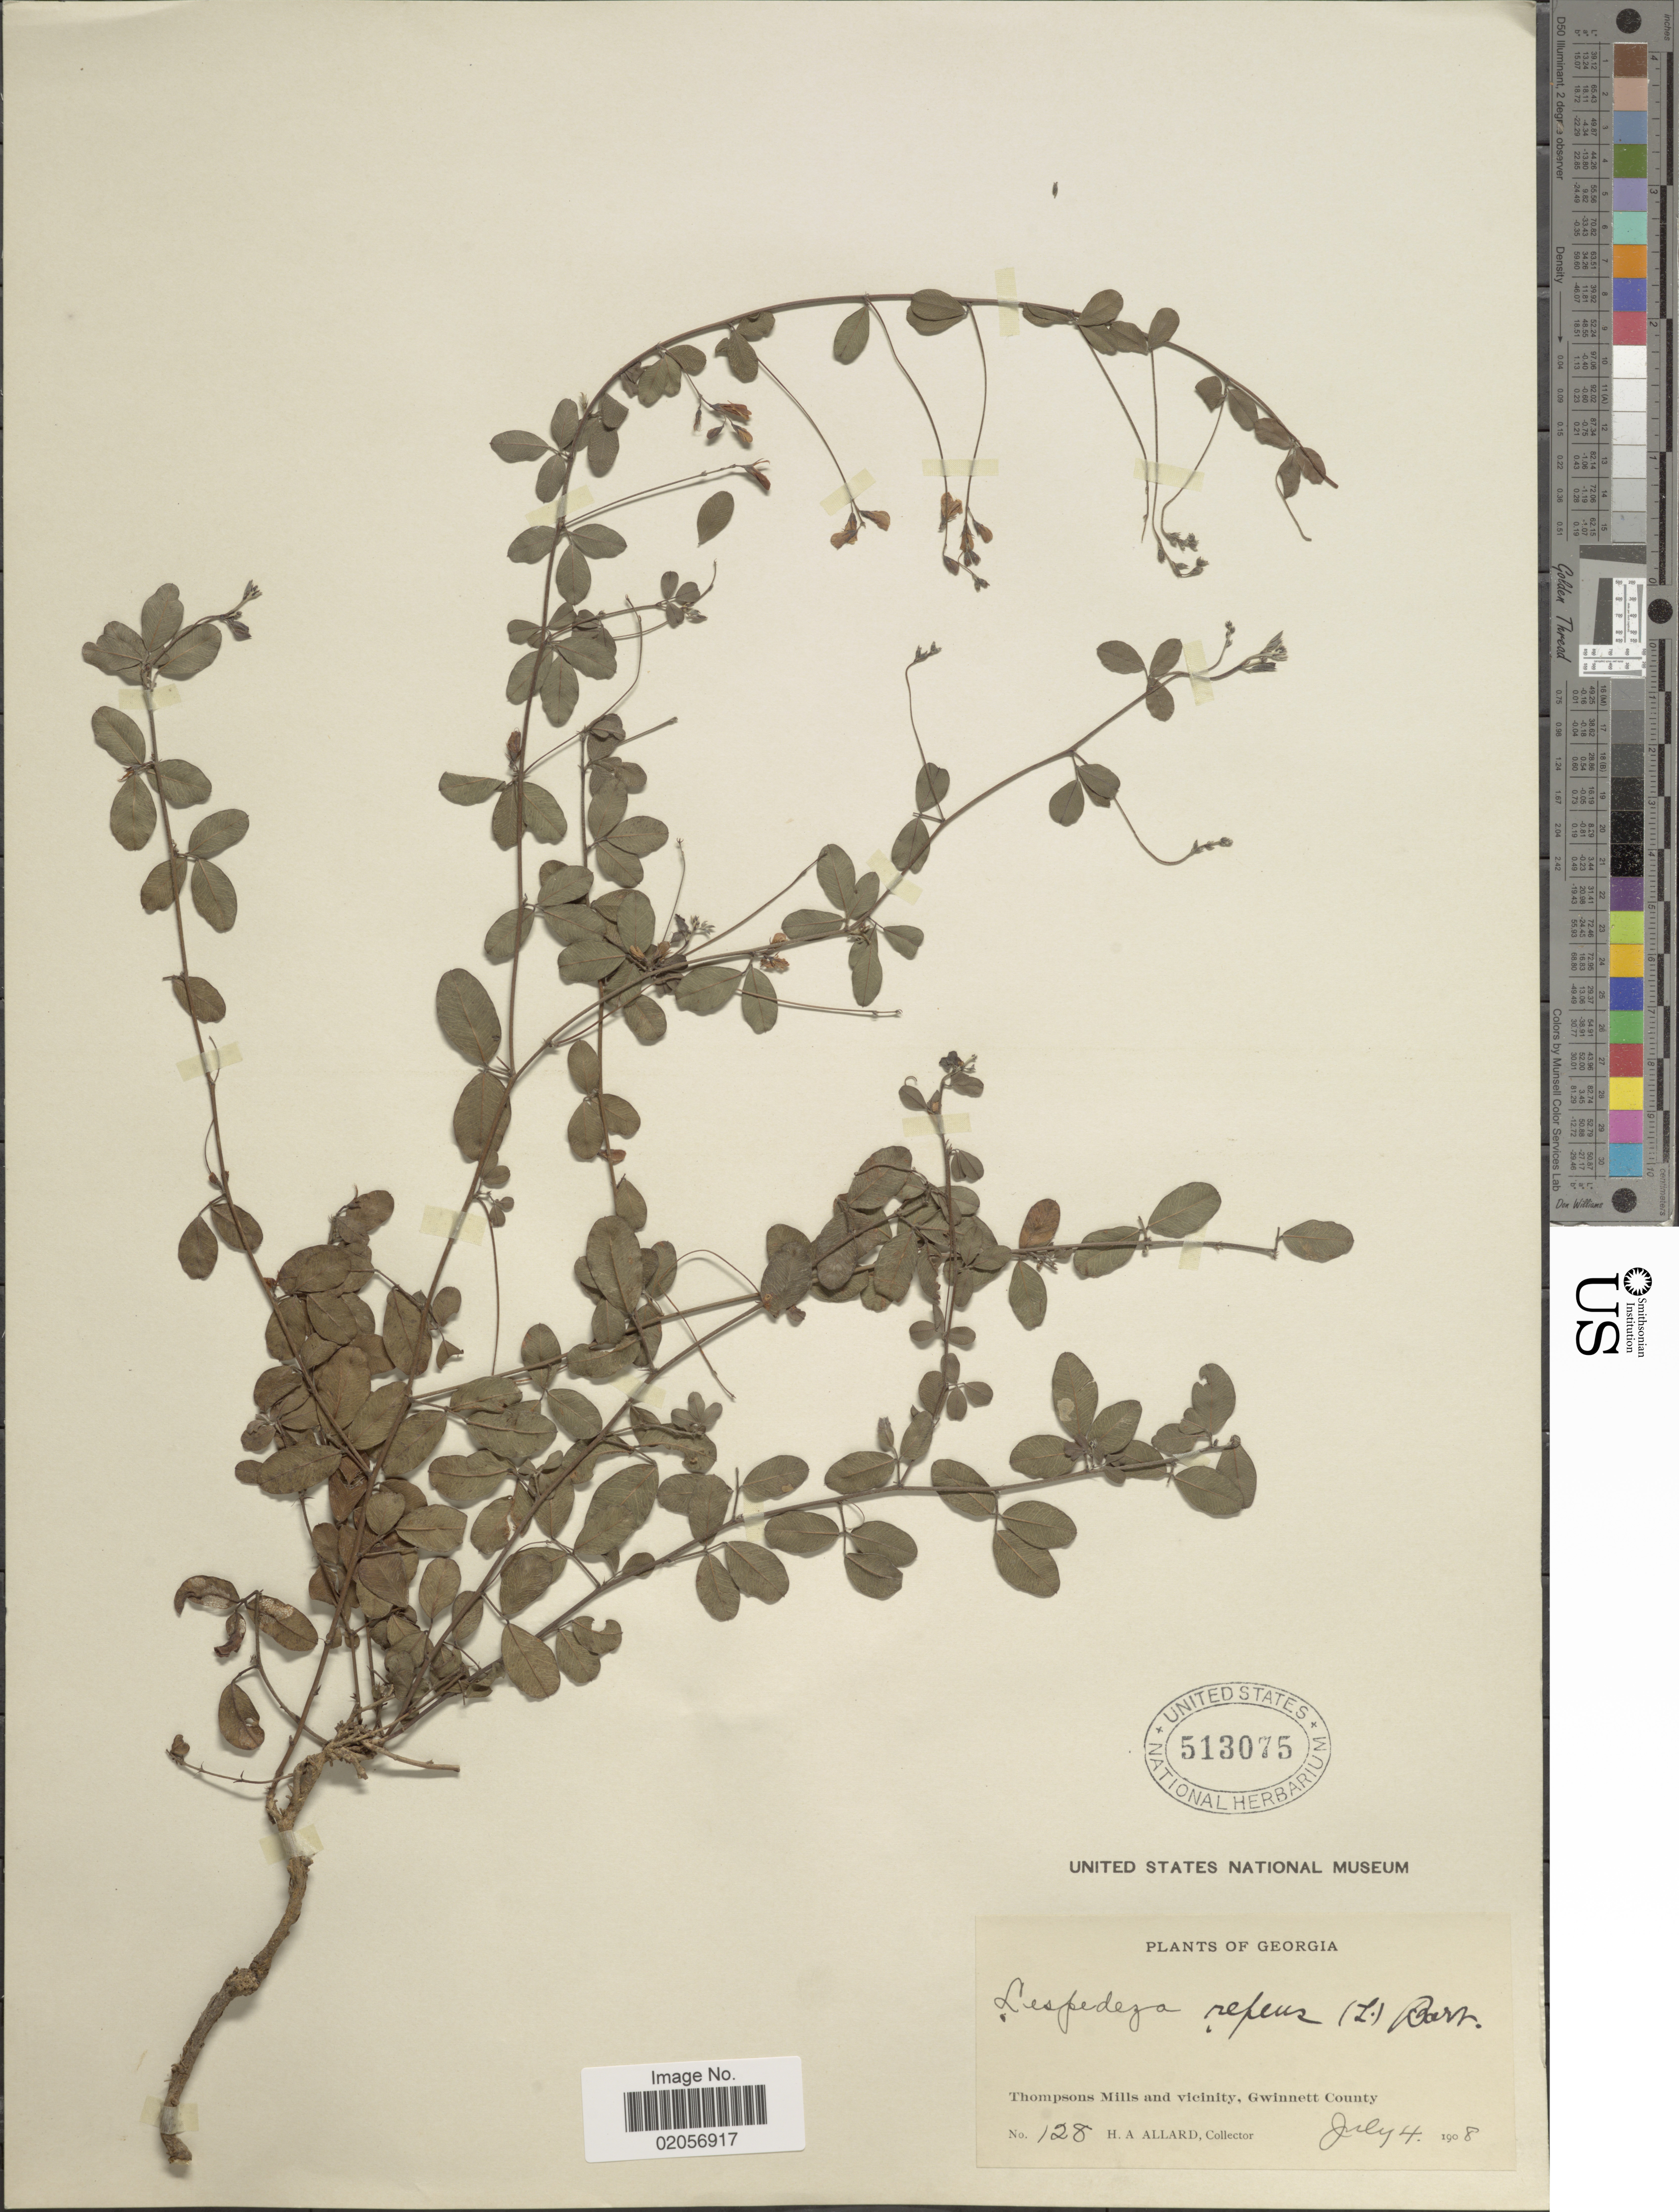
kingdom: Plantae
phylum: Tracheophyta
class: Magnoliopsida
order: Fabales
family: Fabaceae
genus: Lespedeza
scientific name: Lespedeza repens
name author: (L.) W.P.C. Barton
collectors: H. A. Allard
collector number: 128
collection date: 1908-07-04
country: United States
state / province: Georgia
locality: Thompsons Mills and Vicinity, Gwinnett County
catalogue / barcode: US 513075